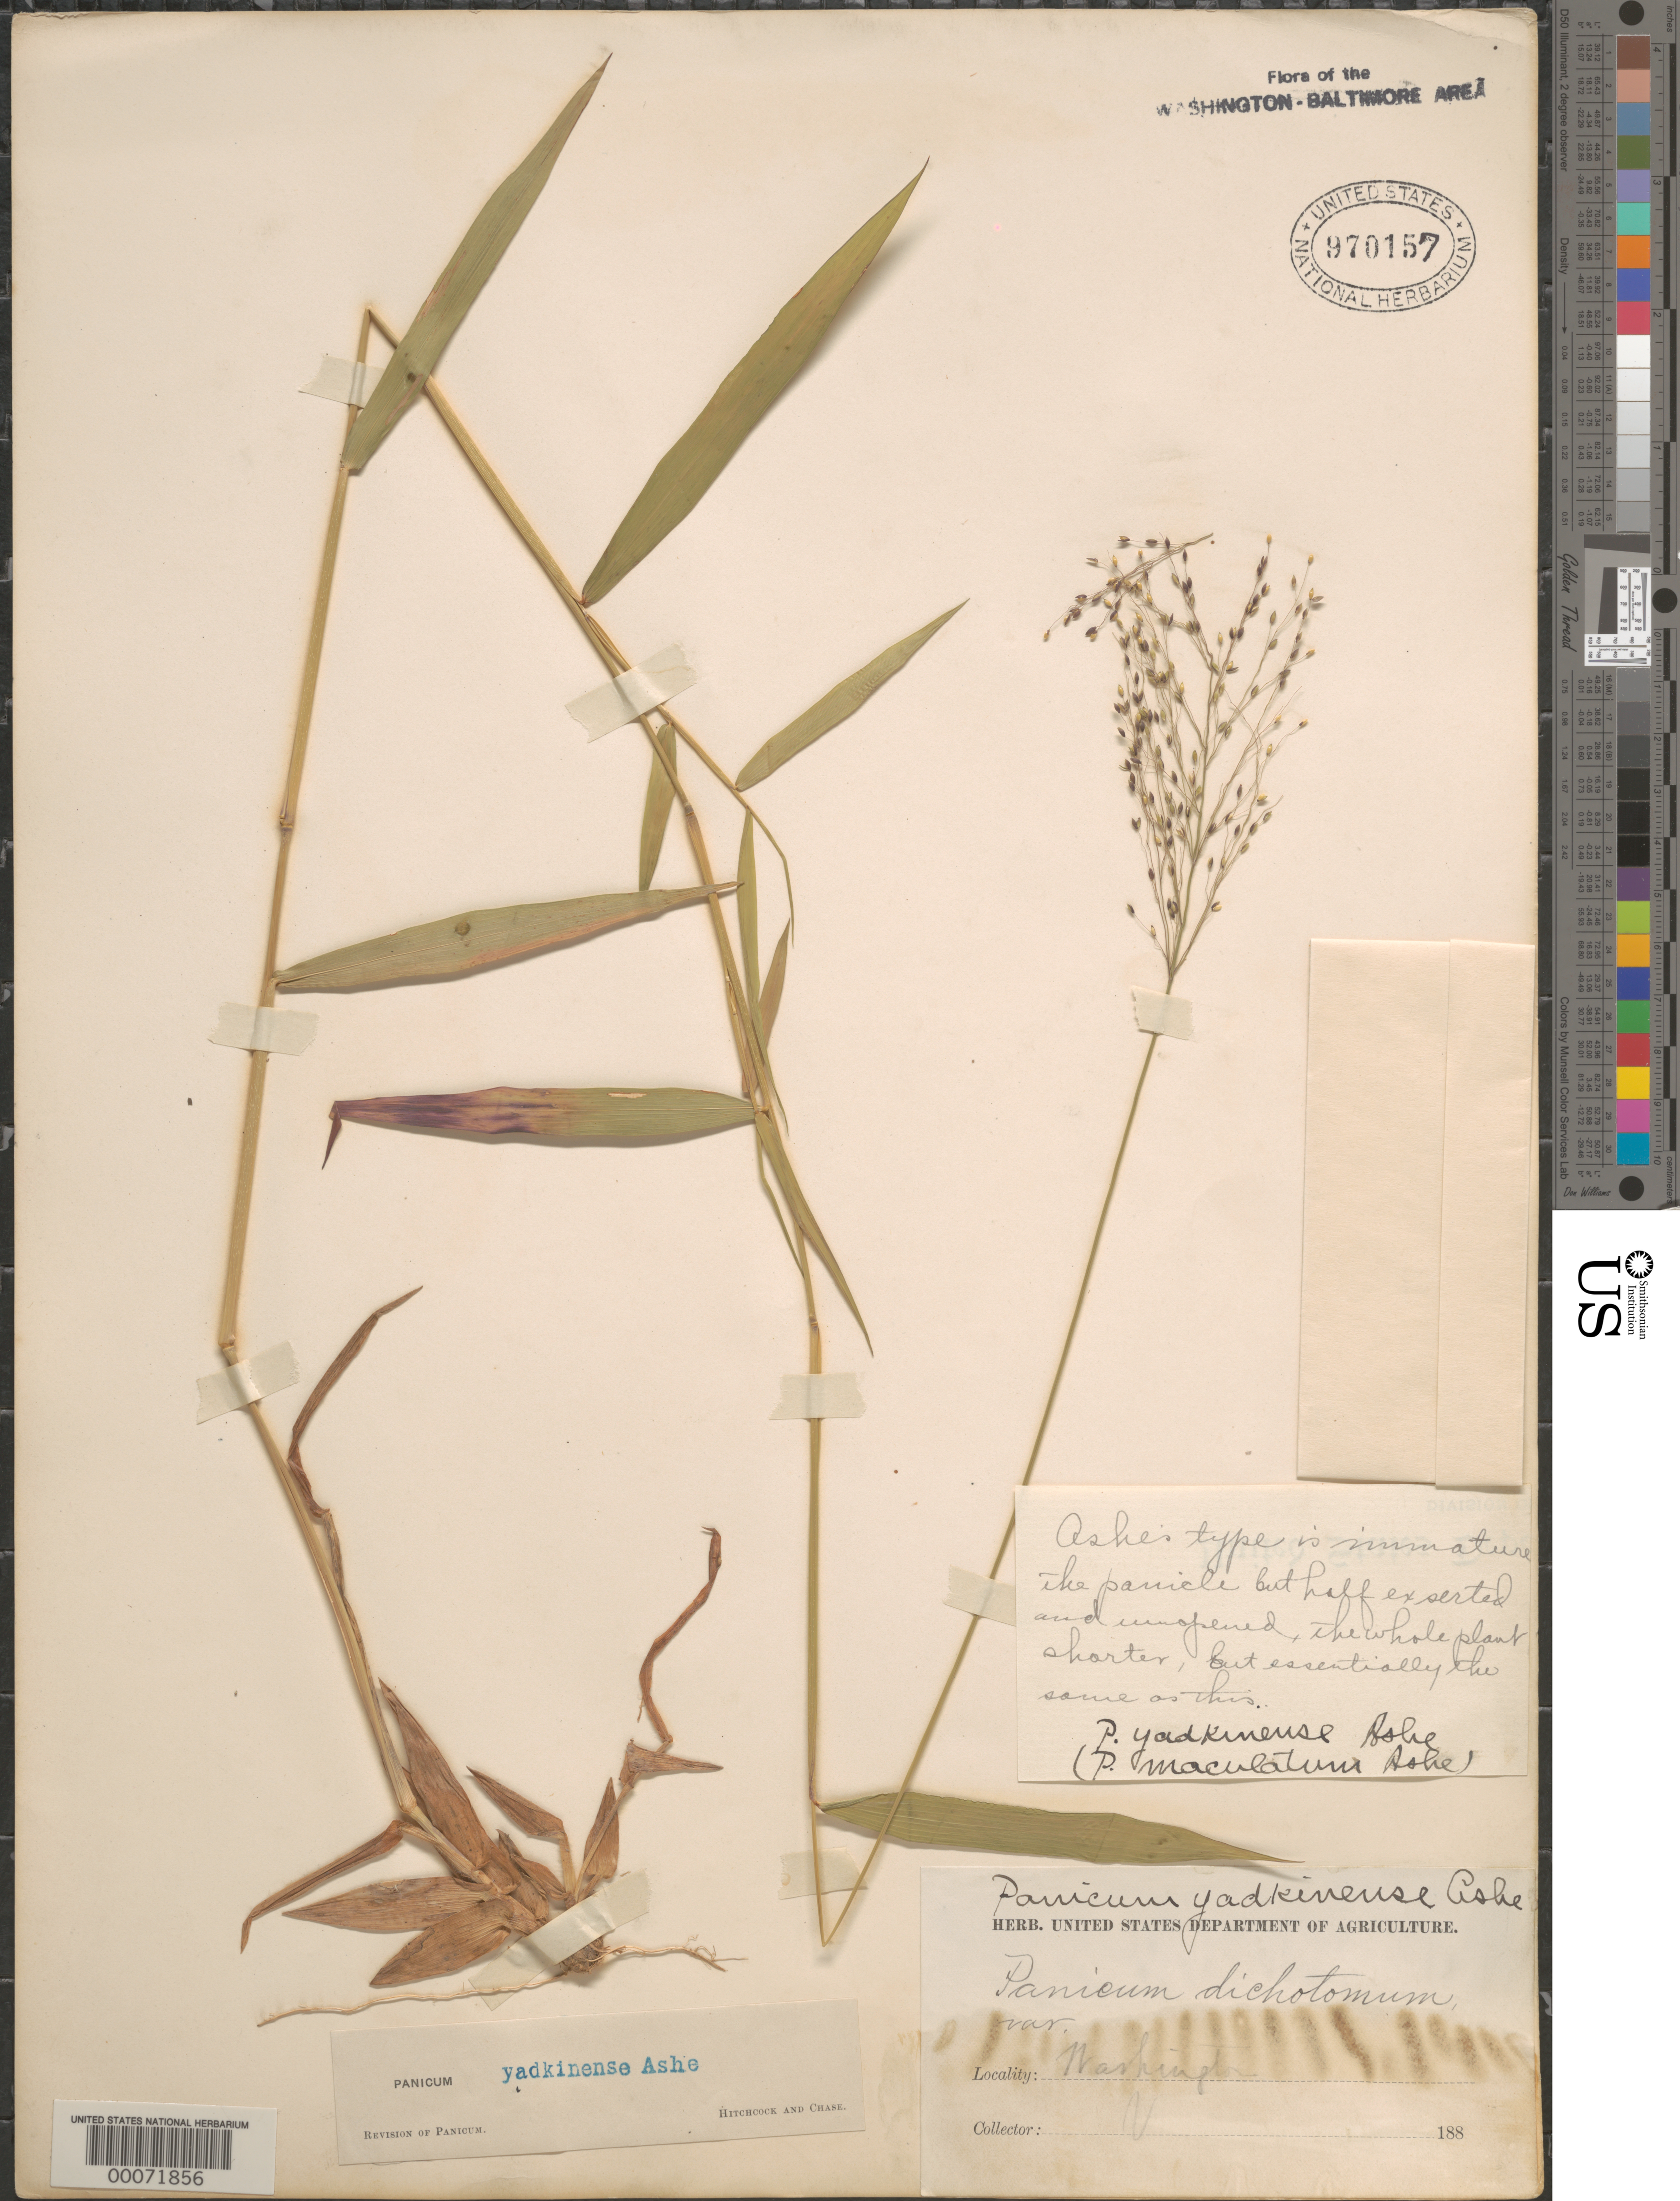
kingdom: Plantae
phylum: Tracheophyta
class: Liliopsida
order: Poales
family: Poaceae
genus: Dichanthelium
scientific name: Dichanthelium dichotomum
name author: (L.) Gould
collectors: G. Vasey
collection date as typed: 188-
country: United States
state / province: District of Columbia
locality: Washington, DC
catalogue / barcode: US 970157